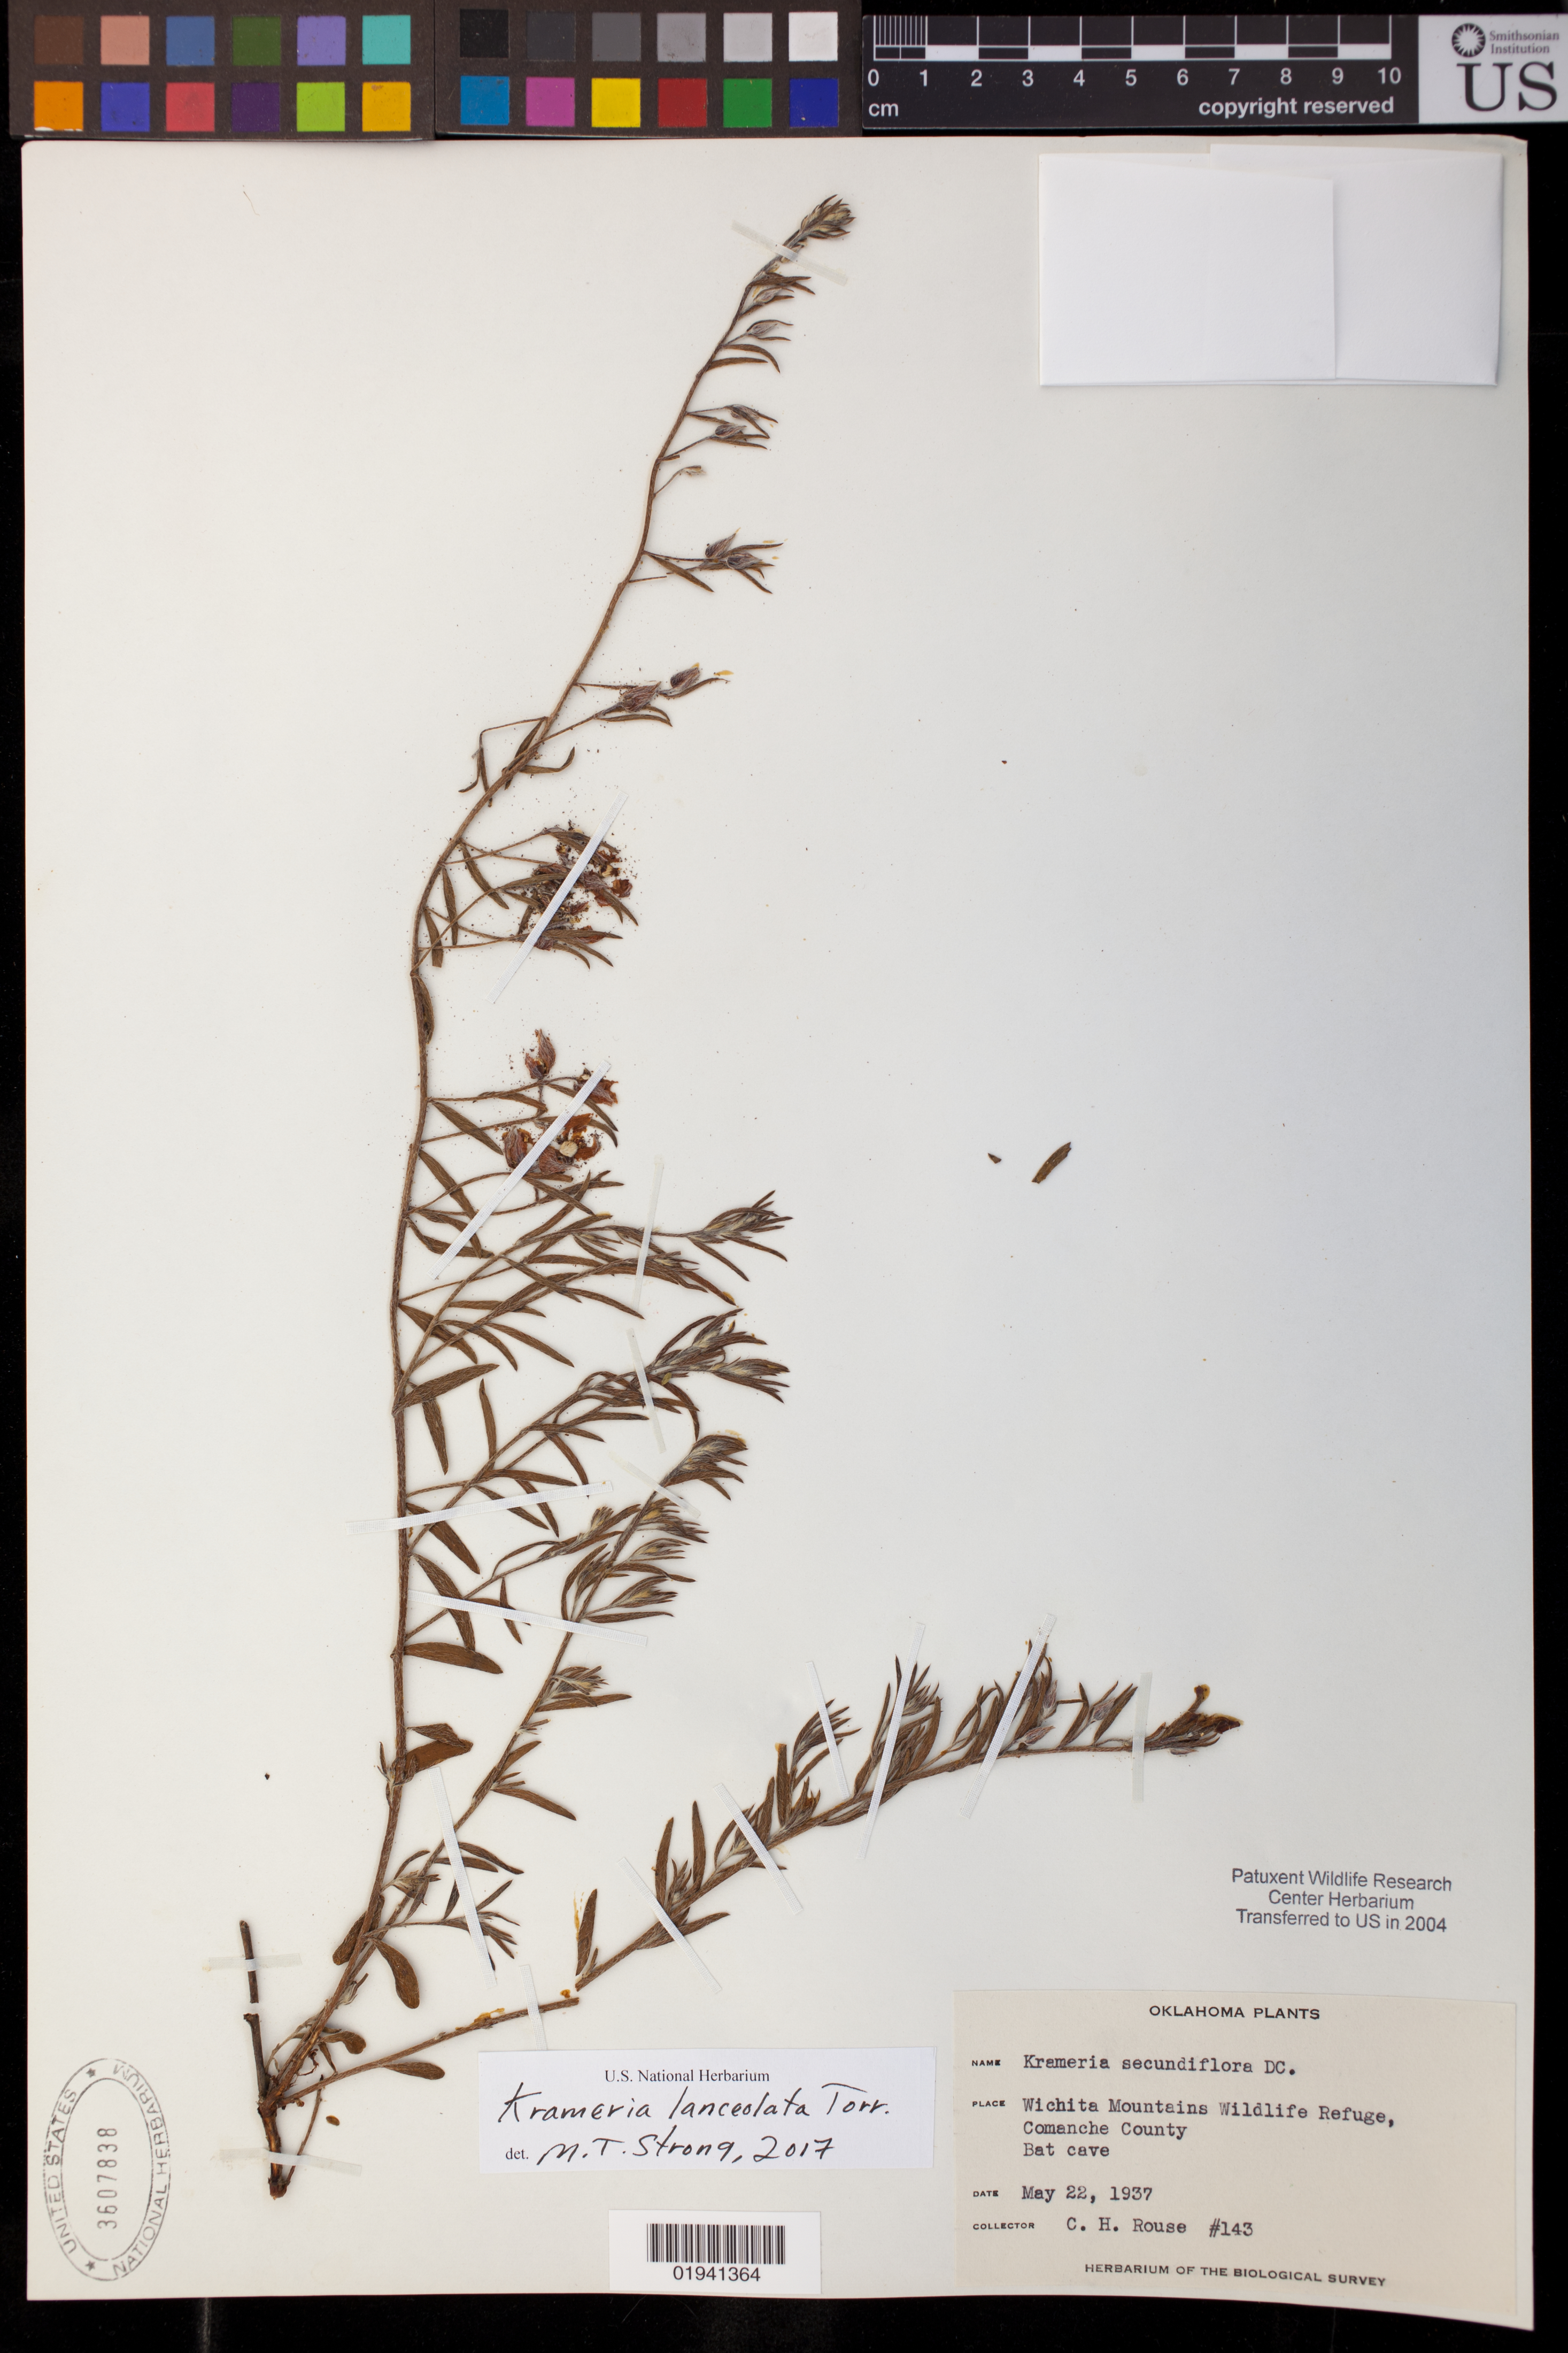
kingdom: Plantae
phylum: Tracheophyta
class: Magnoliopsida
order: Zygophyllales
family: Krameriaceae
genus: Krameria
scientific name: Krameria lanceolata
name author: Torr.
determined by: Strong, M. T., (US), Smithsonian Institution - National Museum of Natural History (UNITED STATES)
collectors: C. Rouse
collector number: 143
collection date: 1937-05-22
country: United States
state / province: Oklahoma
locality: Wichita Mountains Wildlife Refuge, Comache County, Bat cave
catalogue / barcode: US 3607838